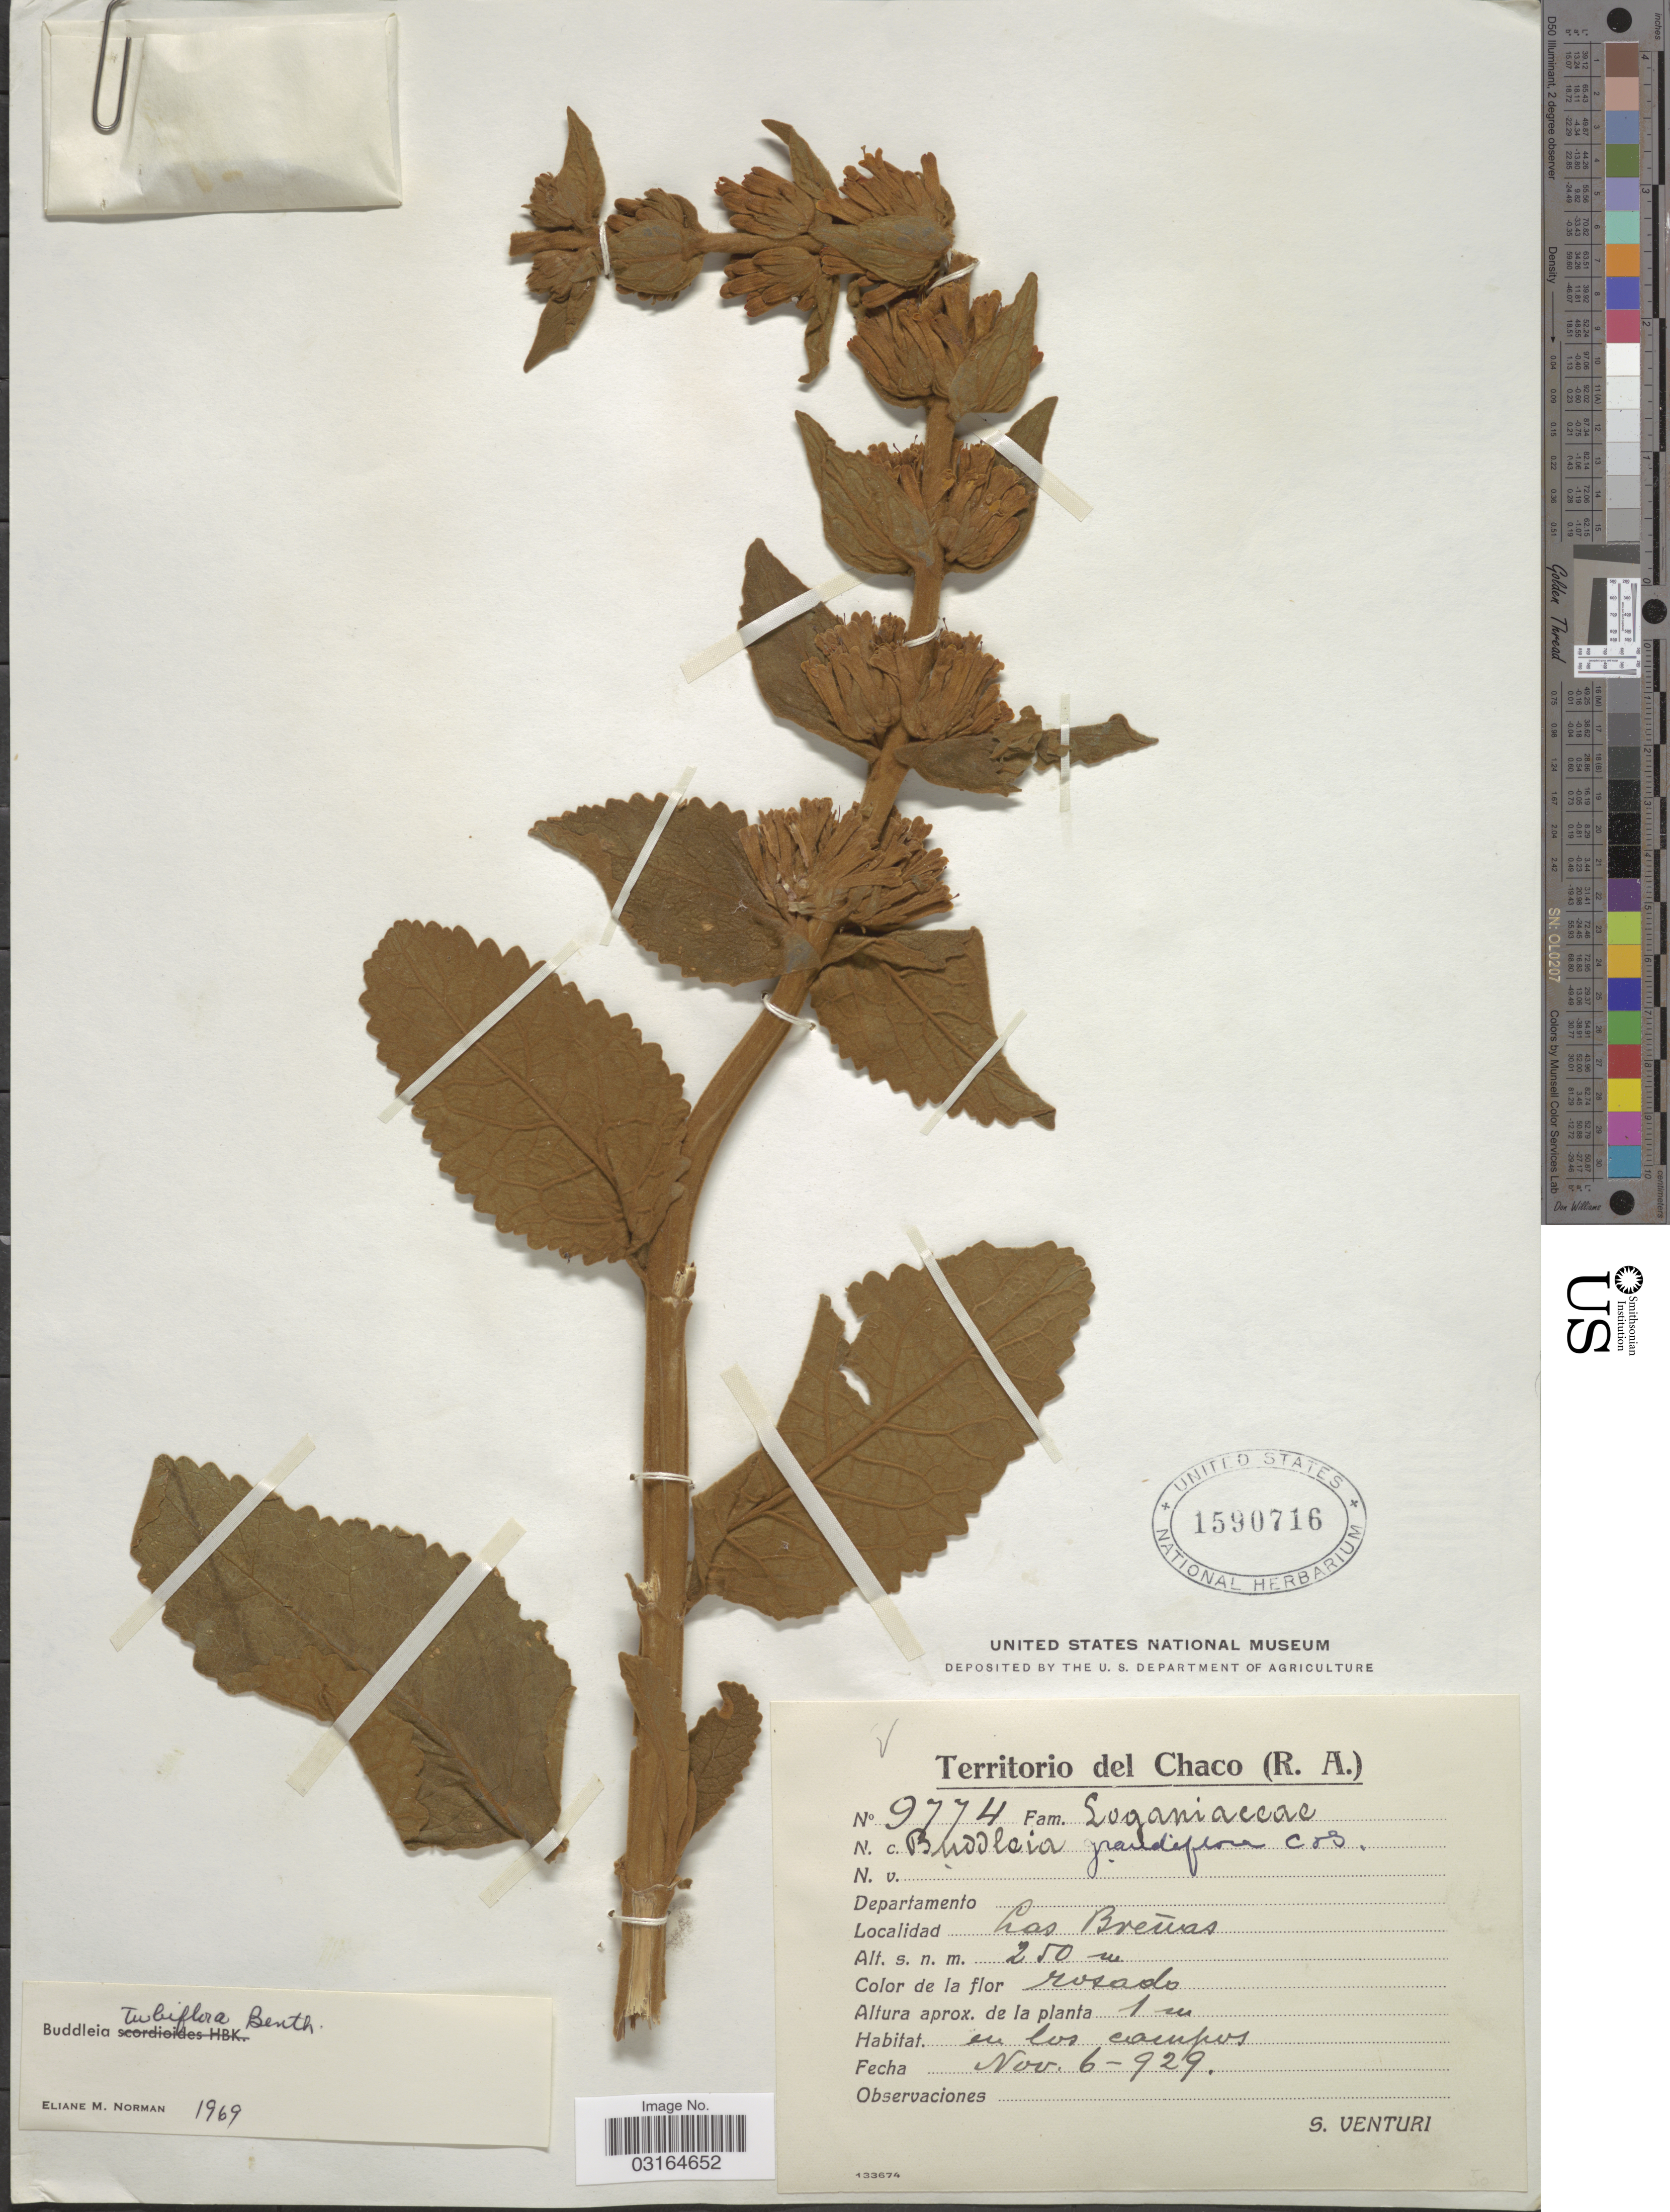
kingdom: Plantae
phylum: Tracheophyta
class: Magnoliopsida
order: Lamiales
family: Scrophulariaceae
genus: Buddleja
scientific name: Buddleja tubiflora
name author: Benth.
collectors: S. Venturi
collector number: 9774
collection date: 1929-11-06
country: Argentina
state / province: Chaco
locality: (R. A.), Las Breñas.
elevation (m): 250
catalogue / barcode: US 1590716